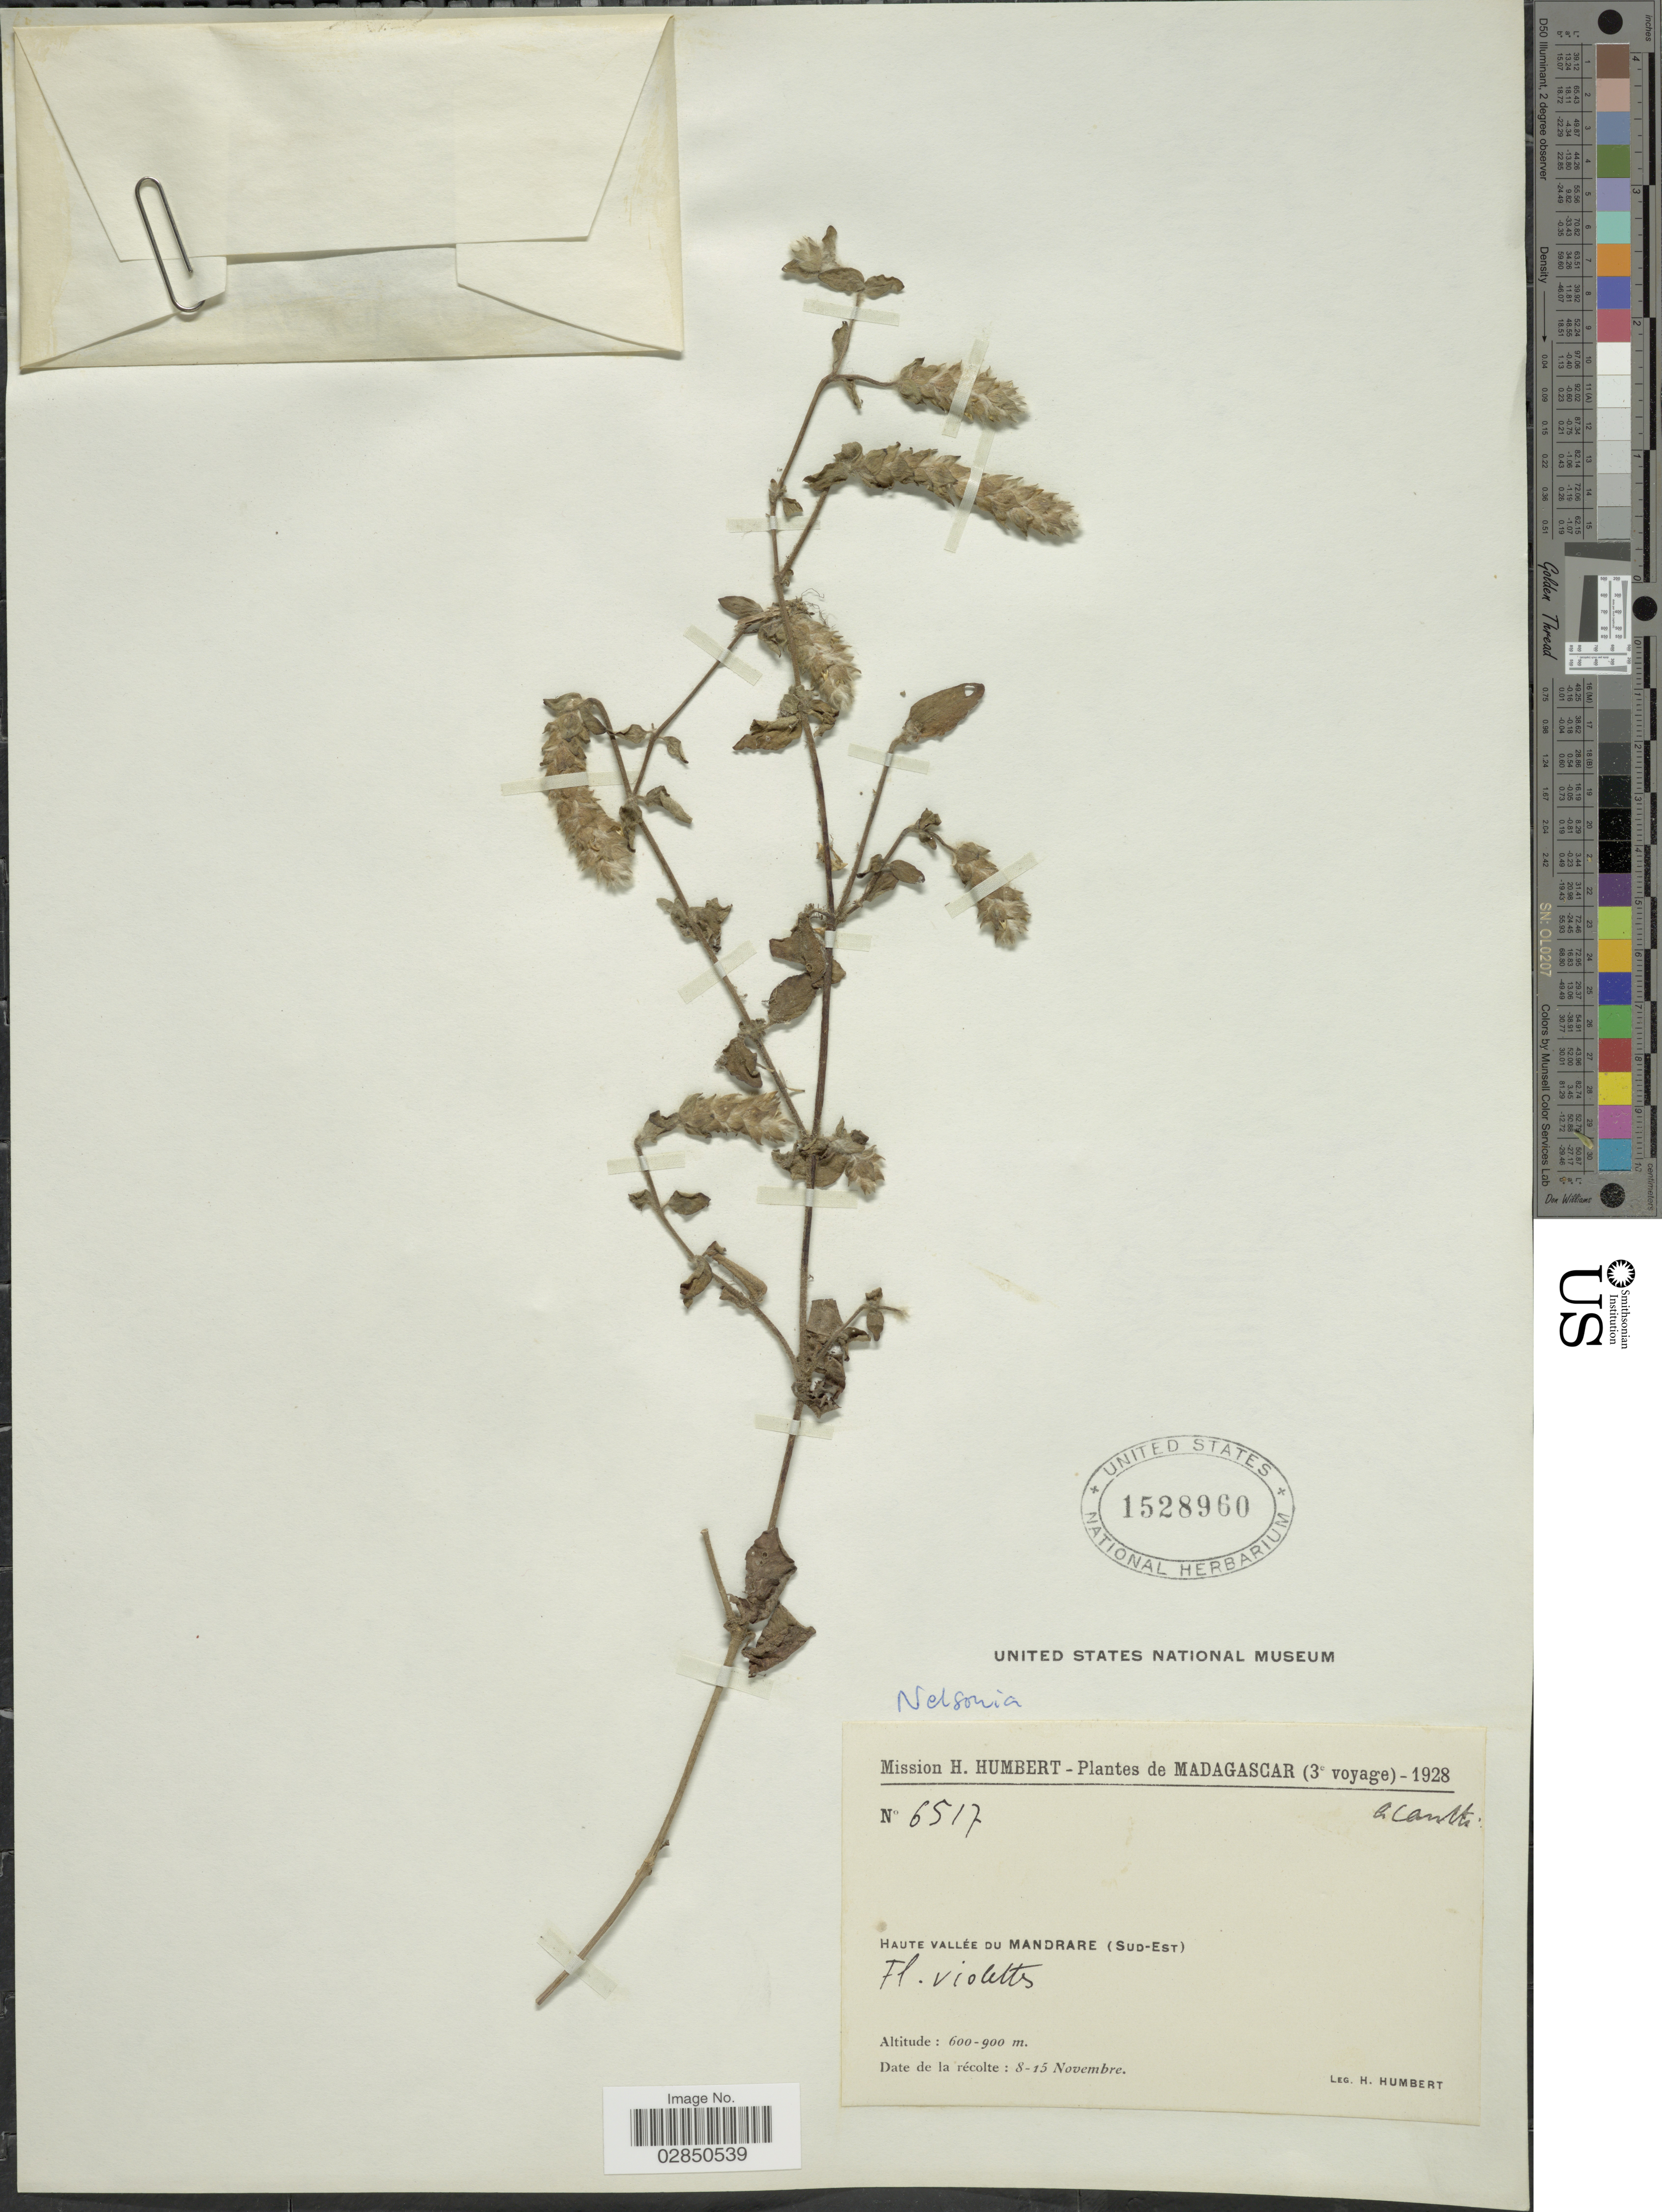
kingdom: Plantae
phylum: Tracheophyta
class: Magnoliopsida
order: Lamiales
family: Acanthaceae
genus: Nelsonia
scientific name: Nelsonia canescens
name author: (Lam.) Spreng.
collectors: H. Humbert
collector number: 6517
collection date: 1928-11-08/1928-11-15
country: Madagascar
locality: Haute Vallée du Mandrare (Sud-Est).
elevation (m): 600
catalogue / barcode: US 1528960